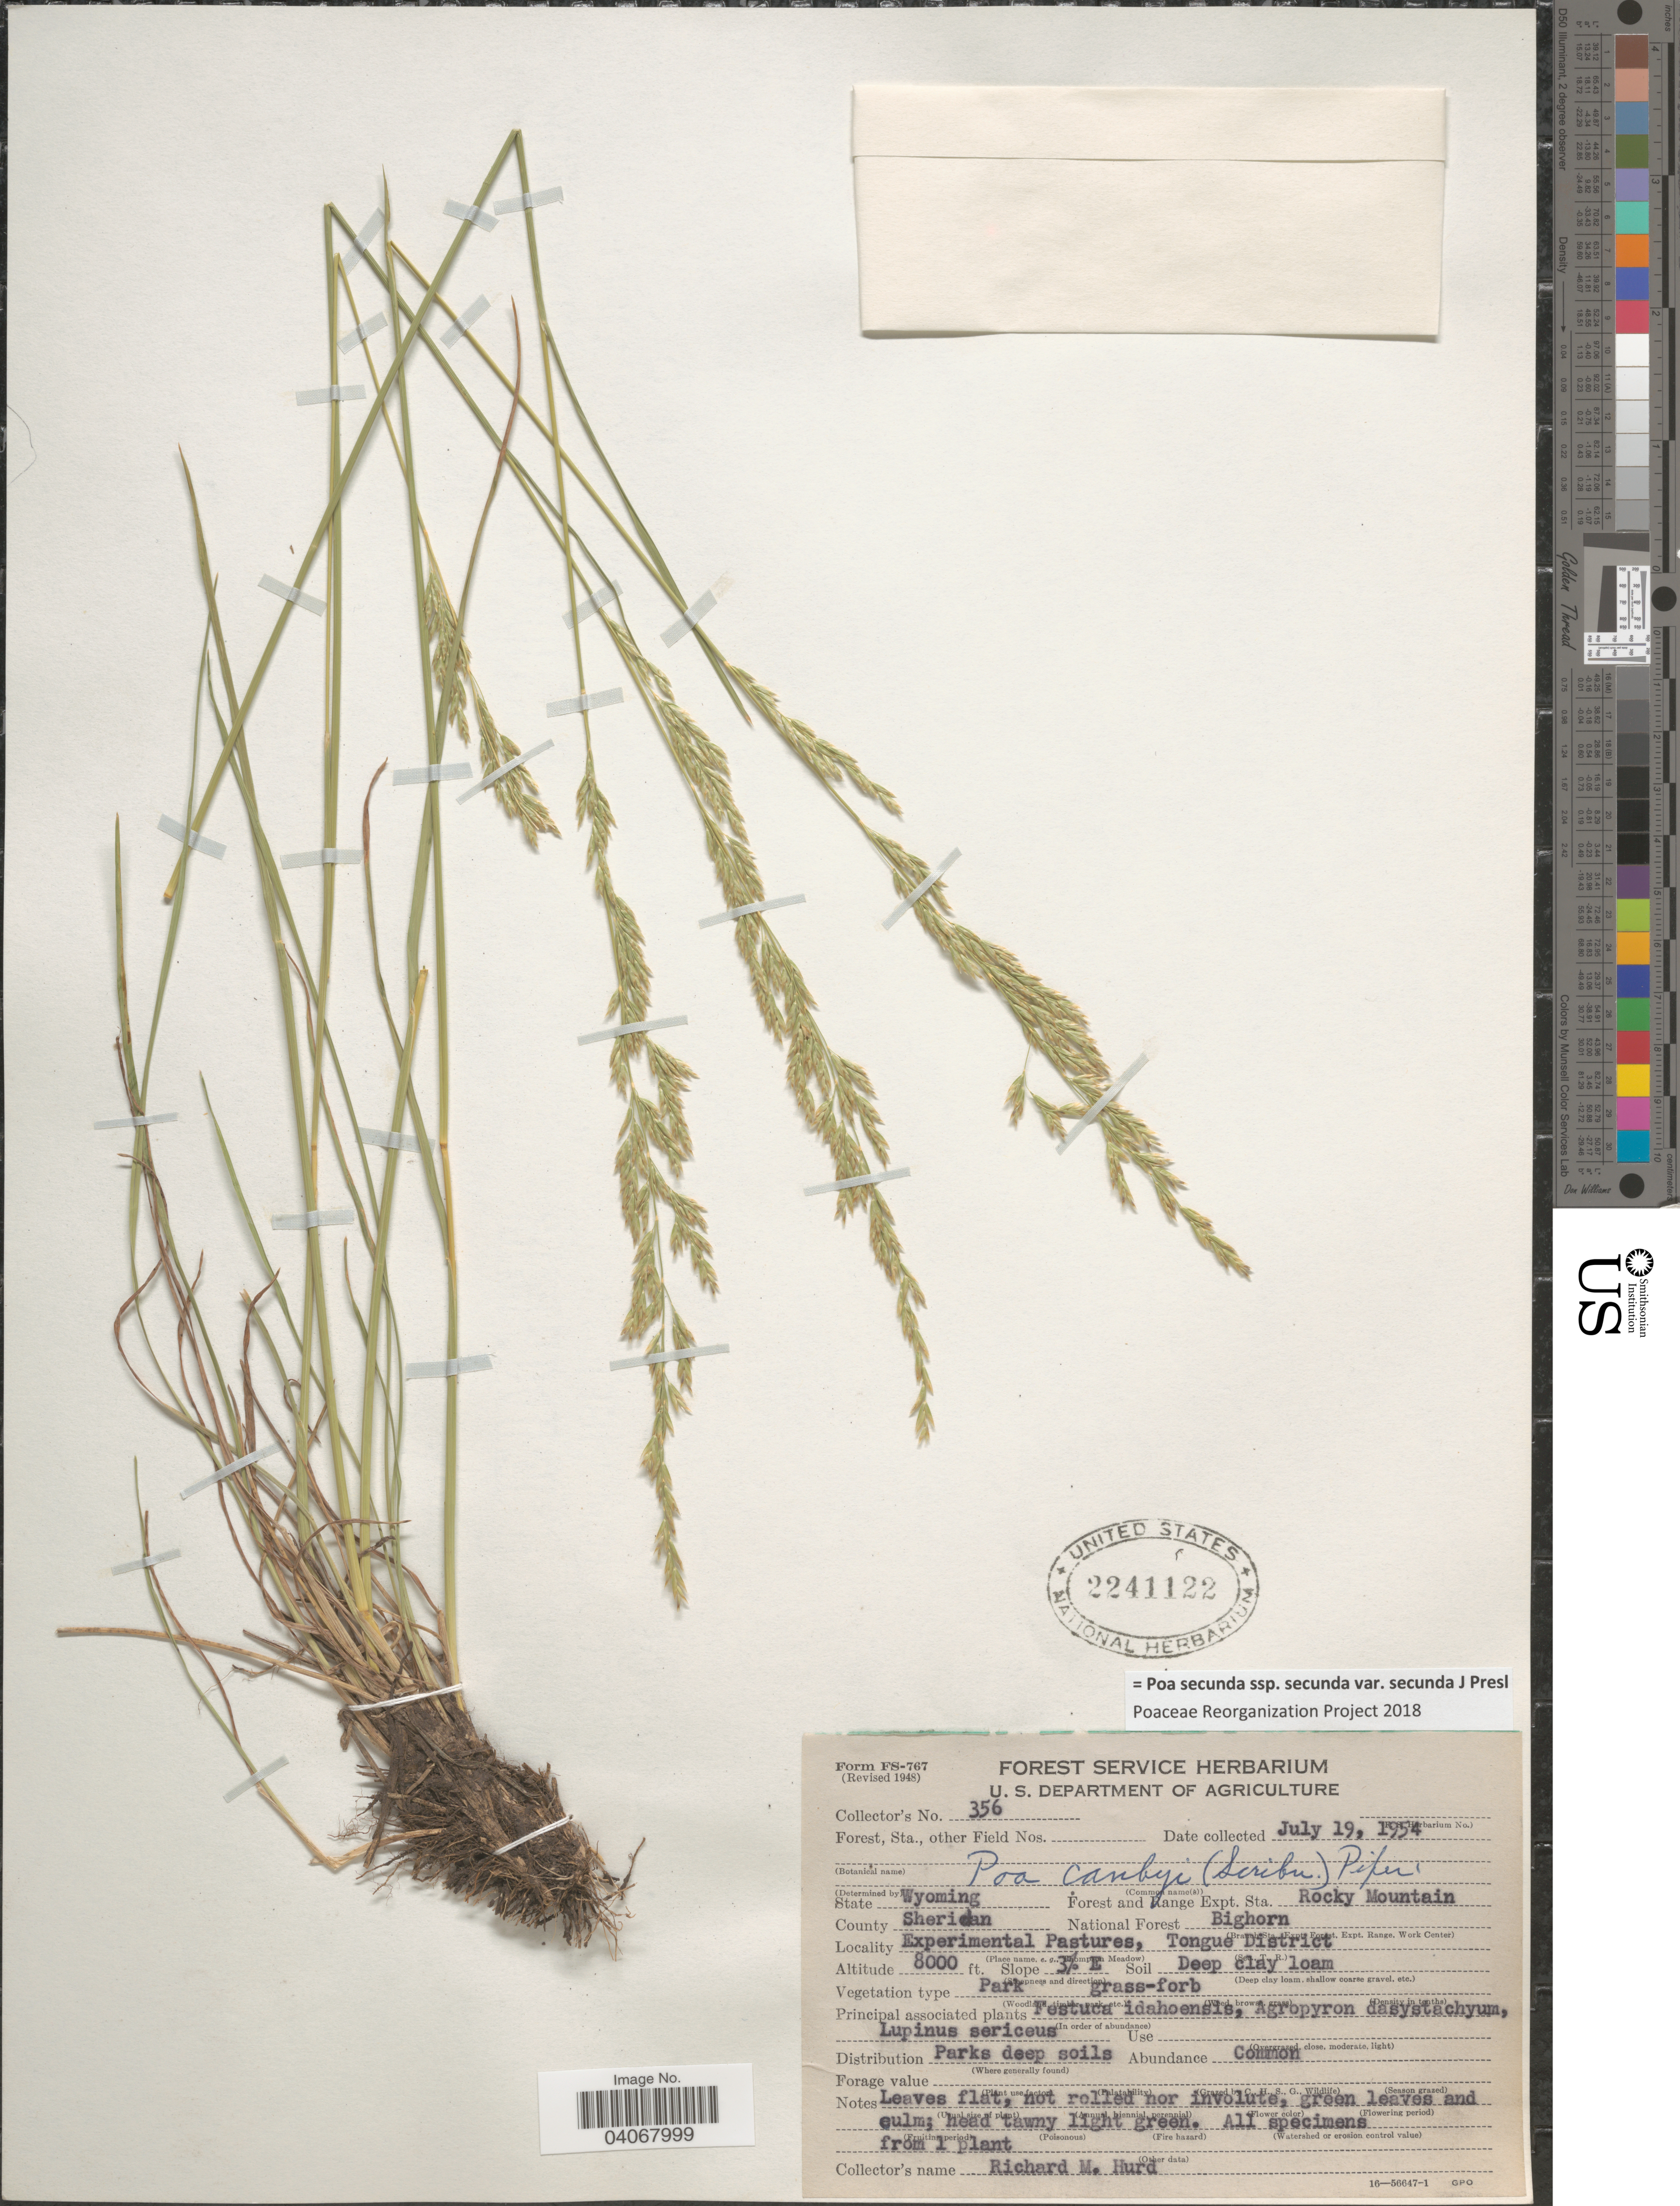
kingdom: Plantae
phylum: Tracheophyta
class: Liliopsida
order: Poales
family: Poaceae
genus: Poa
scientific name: Poa secunda subsp. secunda var. secunda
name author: J. Presl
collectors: R. Hurd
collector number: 356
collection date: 1954-07-19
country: United States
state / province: Wyoming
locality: Forest and Range Expt. Sta. Rocky Mountain. County Sheridan. National Forest Bighorn. Experimental Pastures, Tongue District. Slope 3% E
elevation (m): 2438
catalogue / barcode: US 2241122